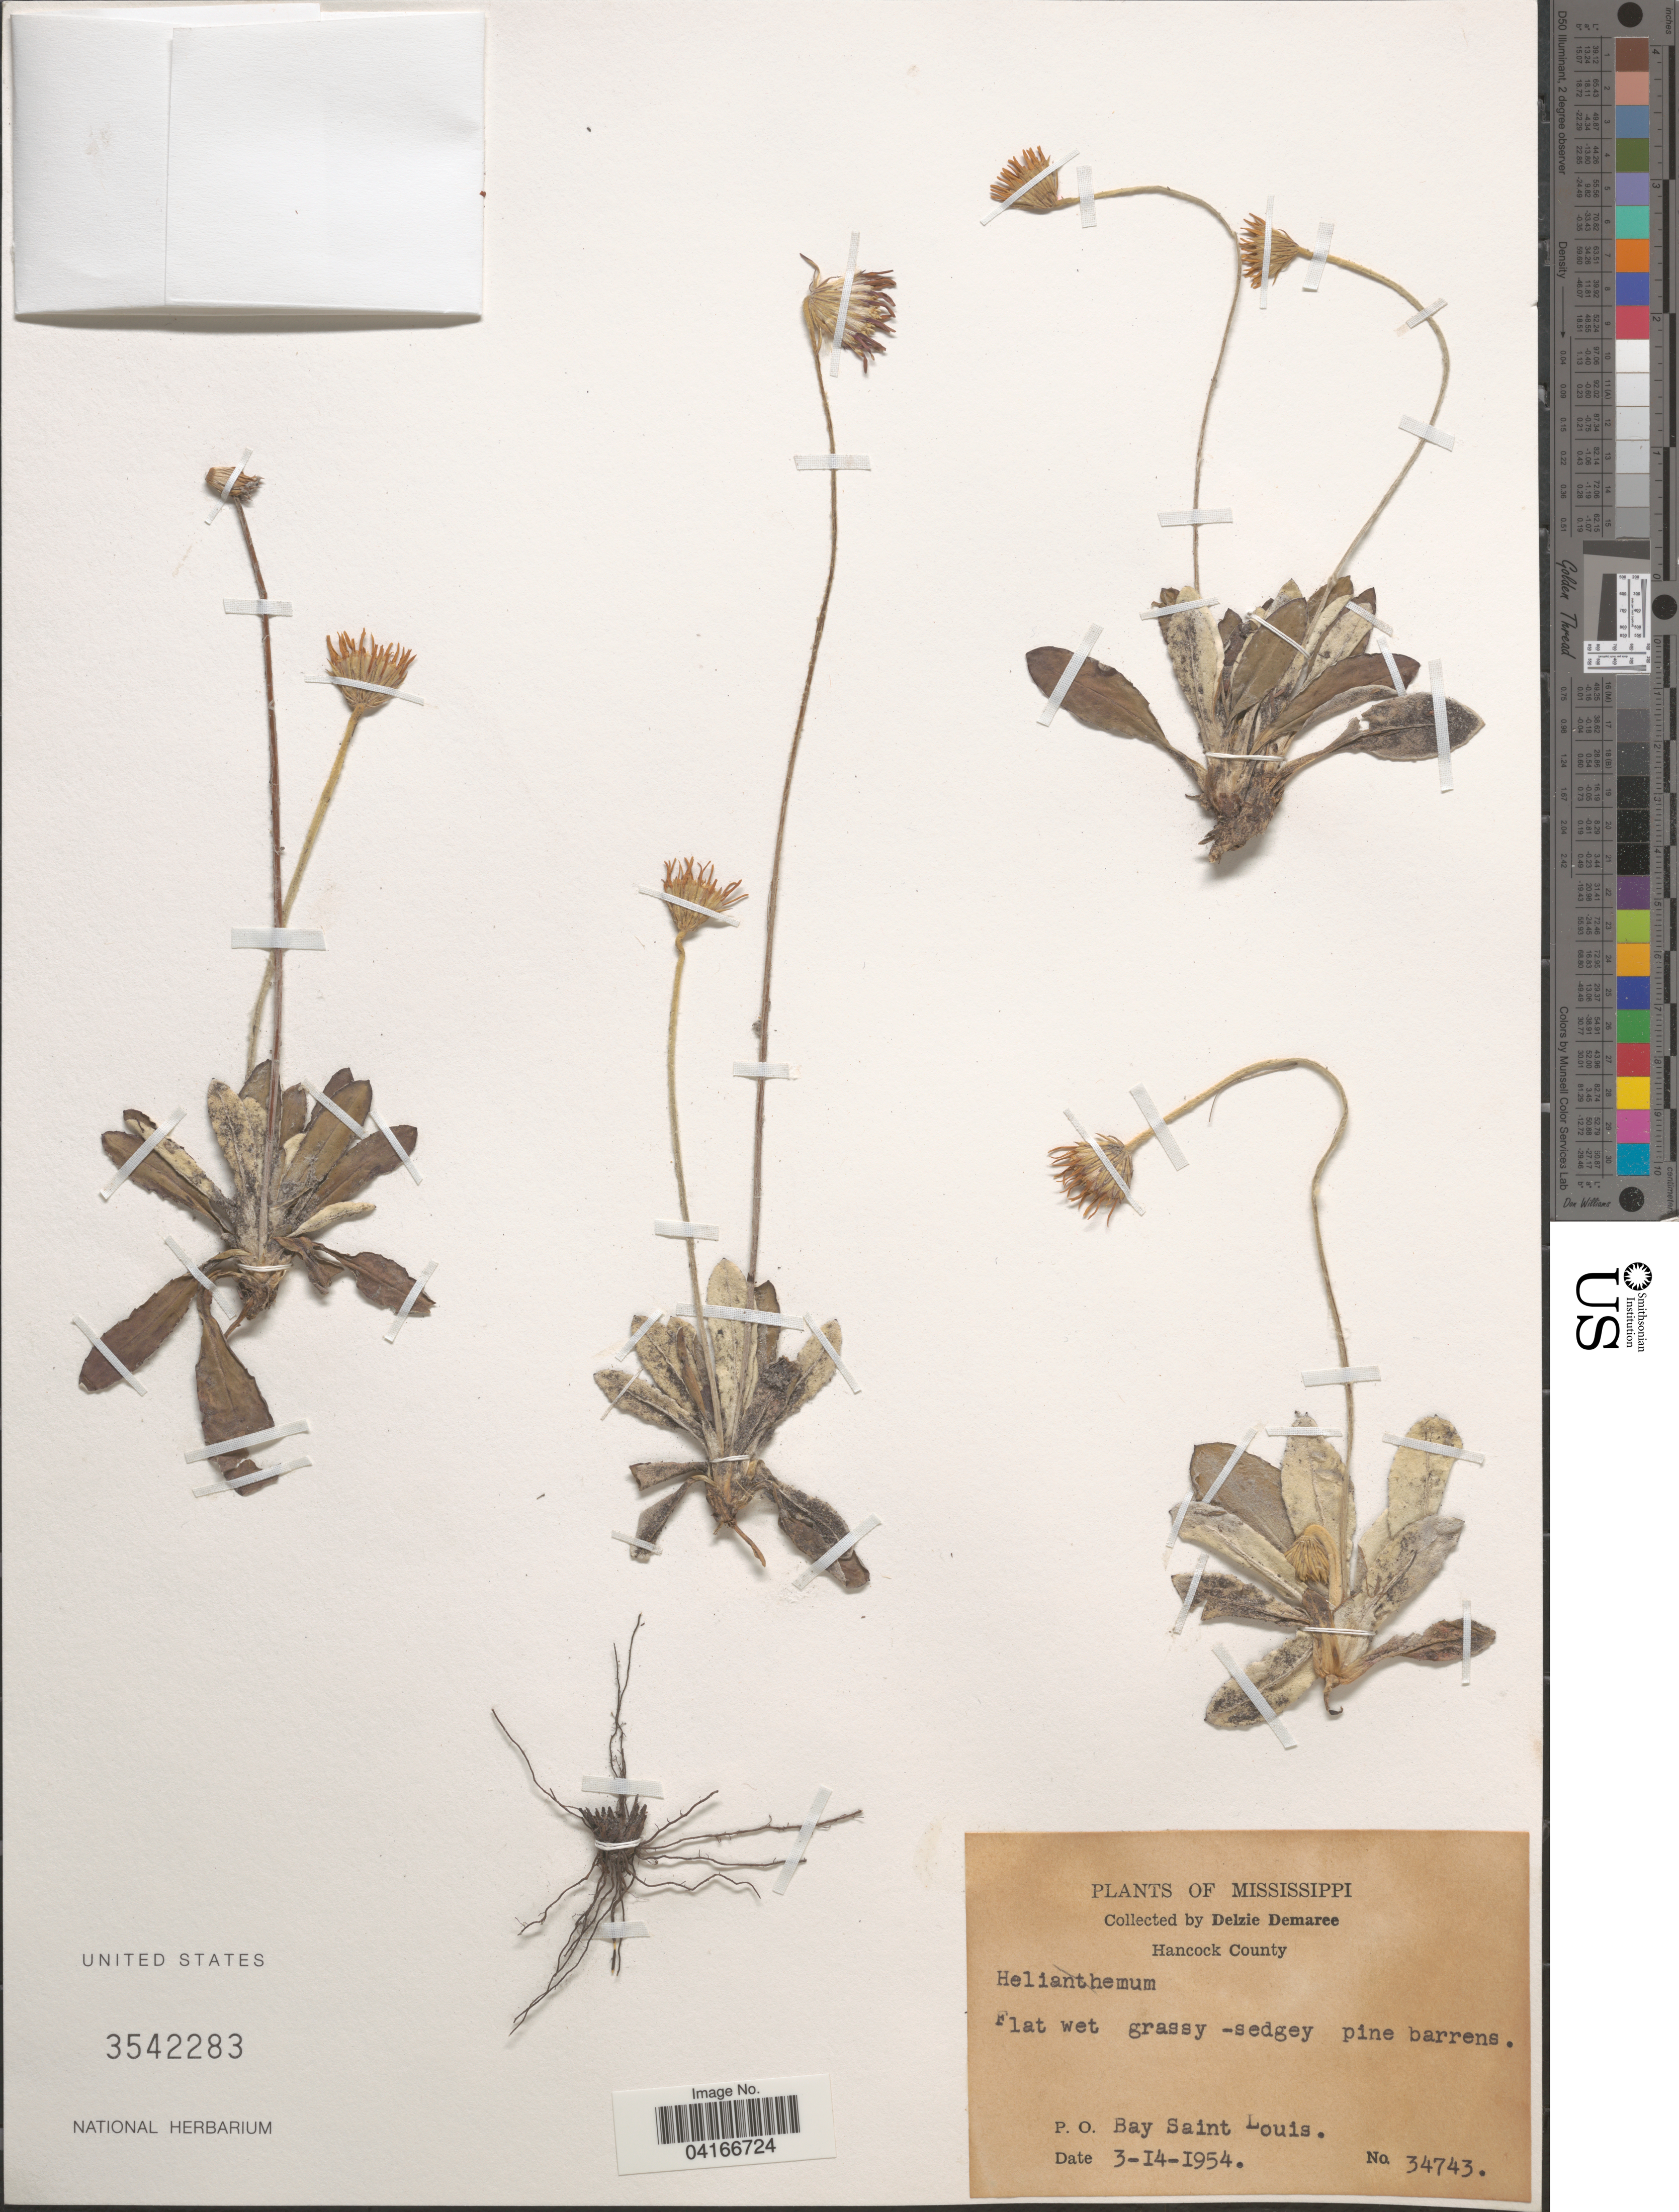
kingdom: Plantae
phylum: Tracheophyta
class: Magnoliopsida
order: Malvales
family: Cistaceae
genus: Helianthemum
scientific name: Helianthemum sp.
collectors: D. Demaree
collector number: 34743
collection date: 1954-03-14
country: United States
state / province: Mississippi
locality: Hancock County. P.O. Bay Saint Louis.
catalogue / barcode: US 3542283